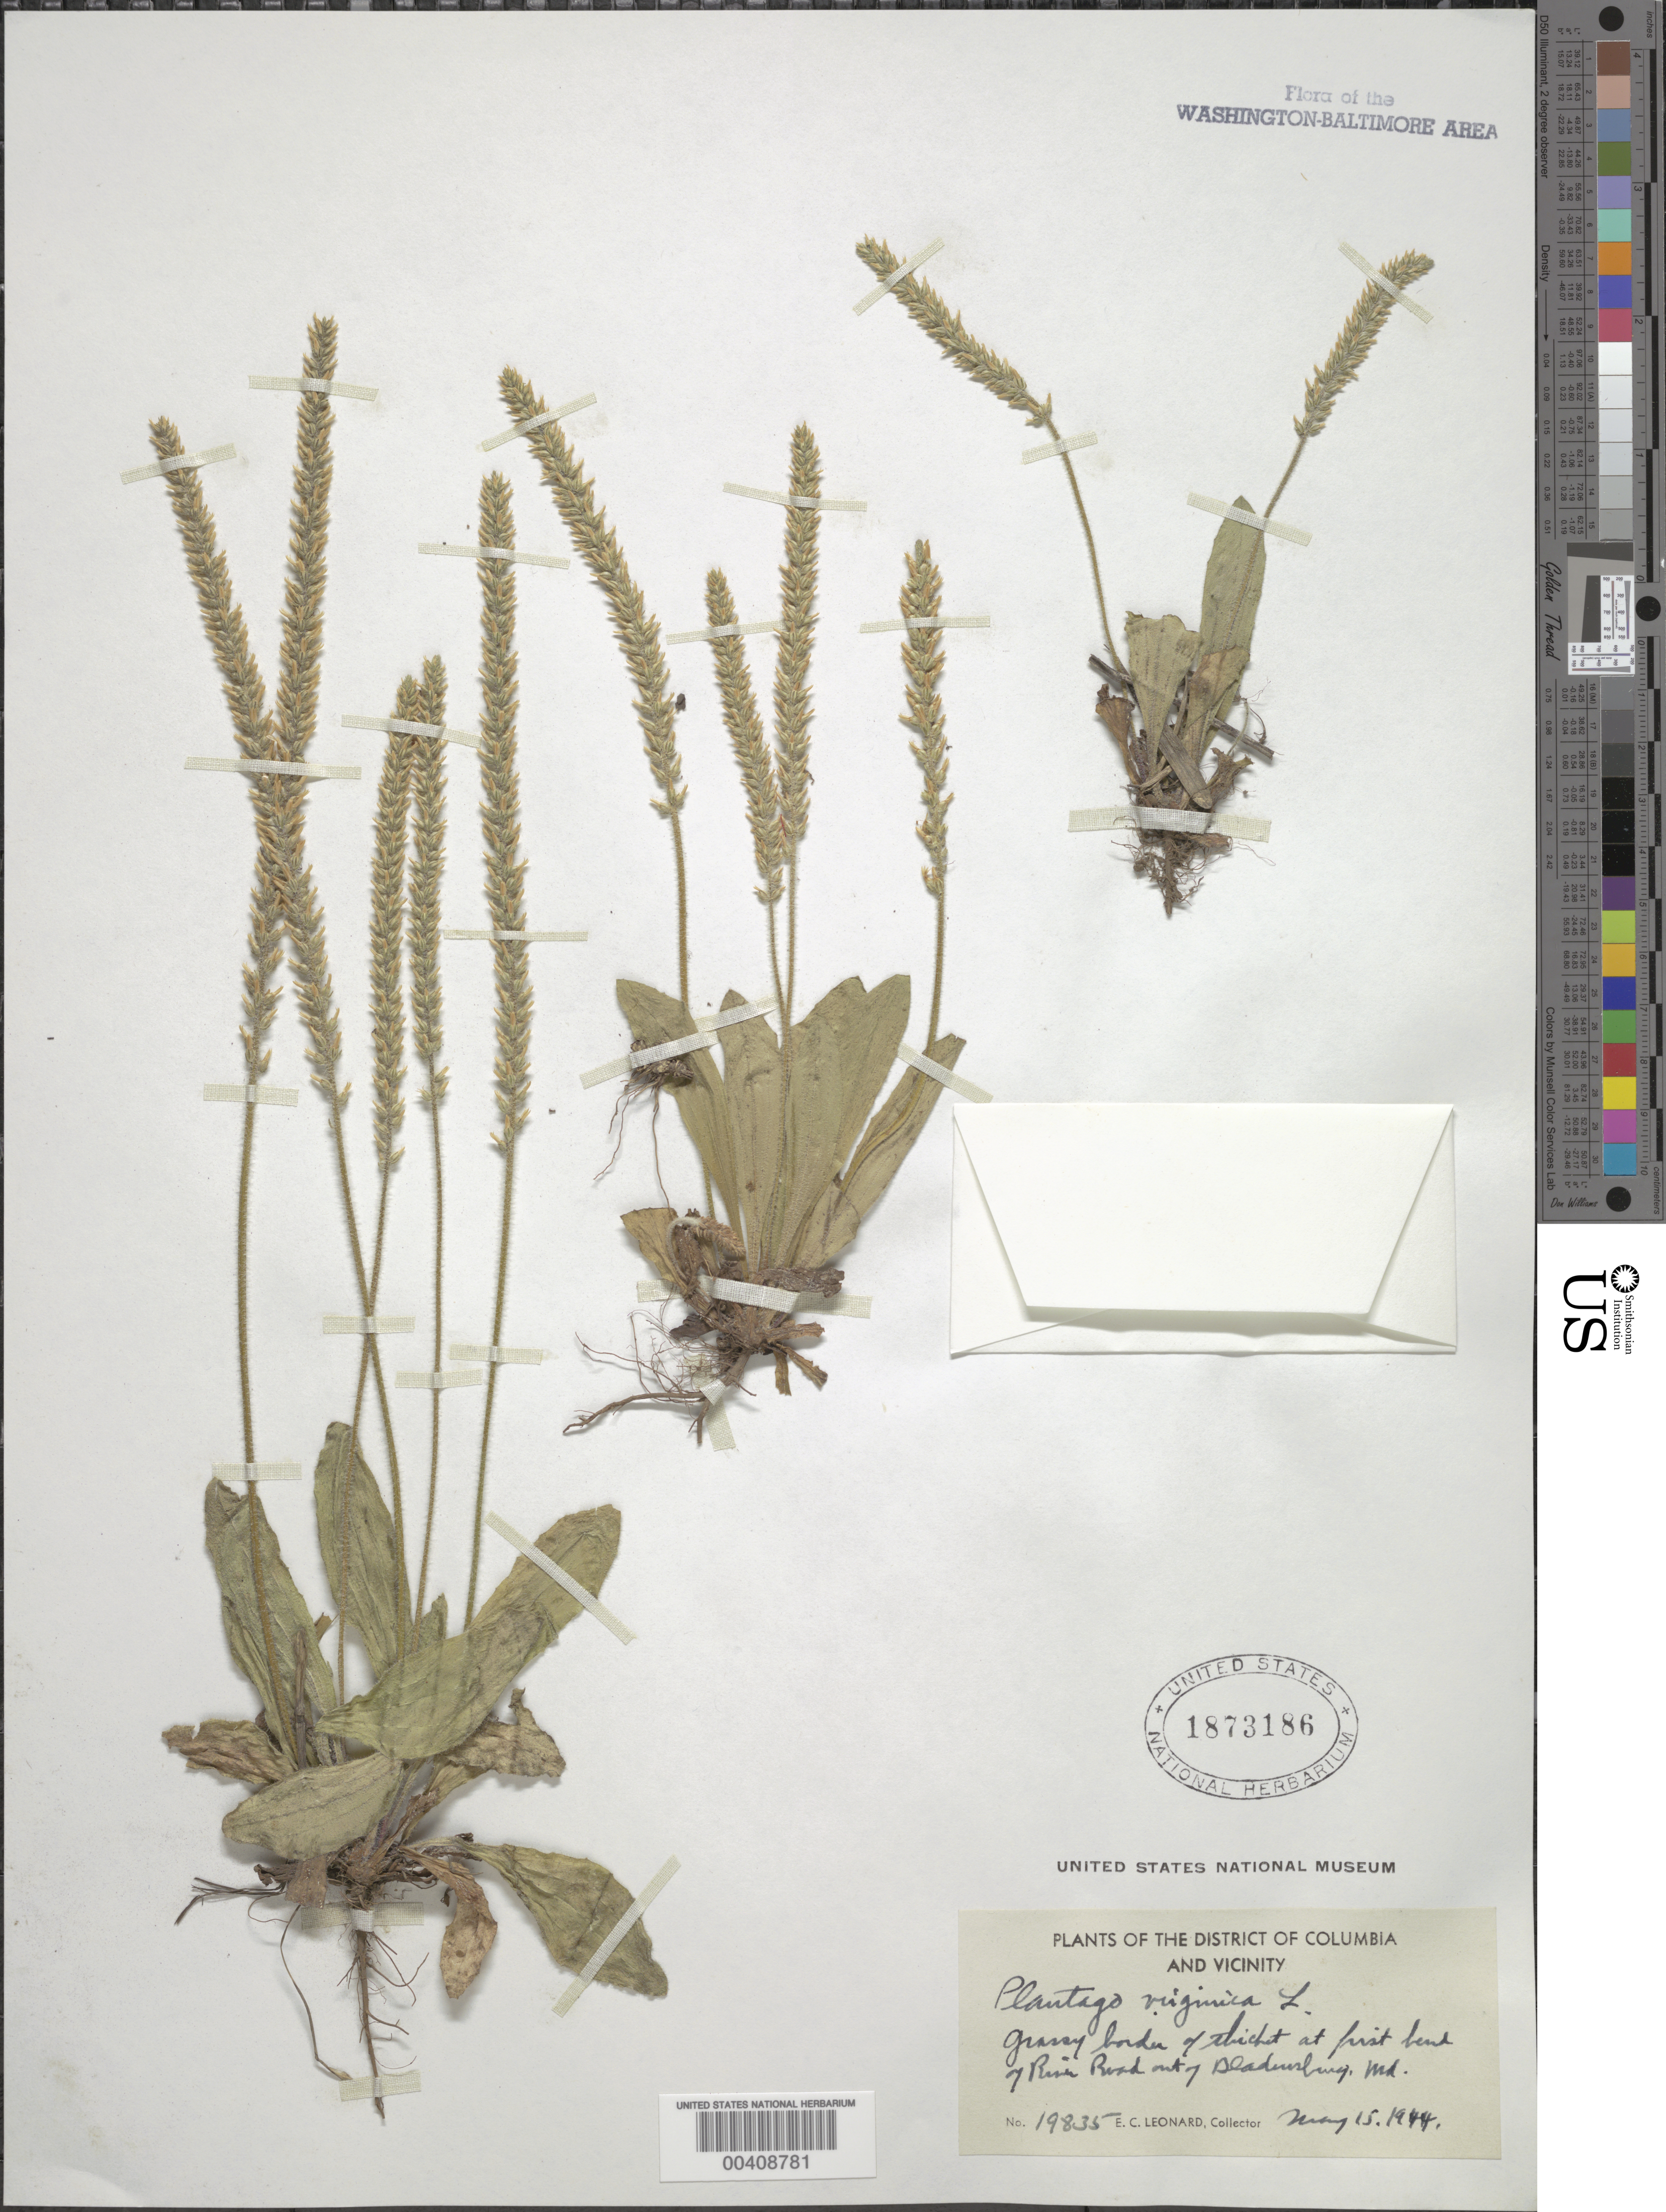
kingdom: Plantae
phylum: Tracheophyta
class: Magnoliopsida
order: Lamiales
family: Plantaginaceae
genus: Plantago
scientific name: Plantago virginica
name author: L.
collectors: E. C. Leonard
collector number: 19835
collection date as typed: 15 May 1944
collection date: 1944-05-15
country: United States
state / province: Maryland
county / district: Prince George's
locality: Bladensburg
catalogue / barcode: US 1873186